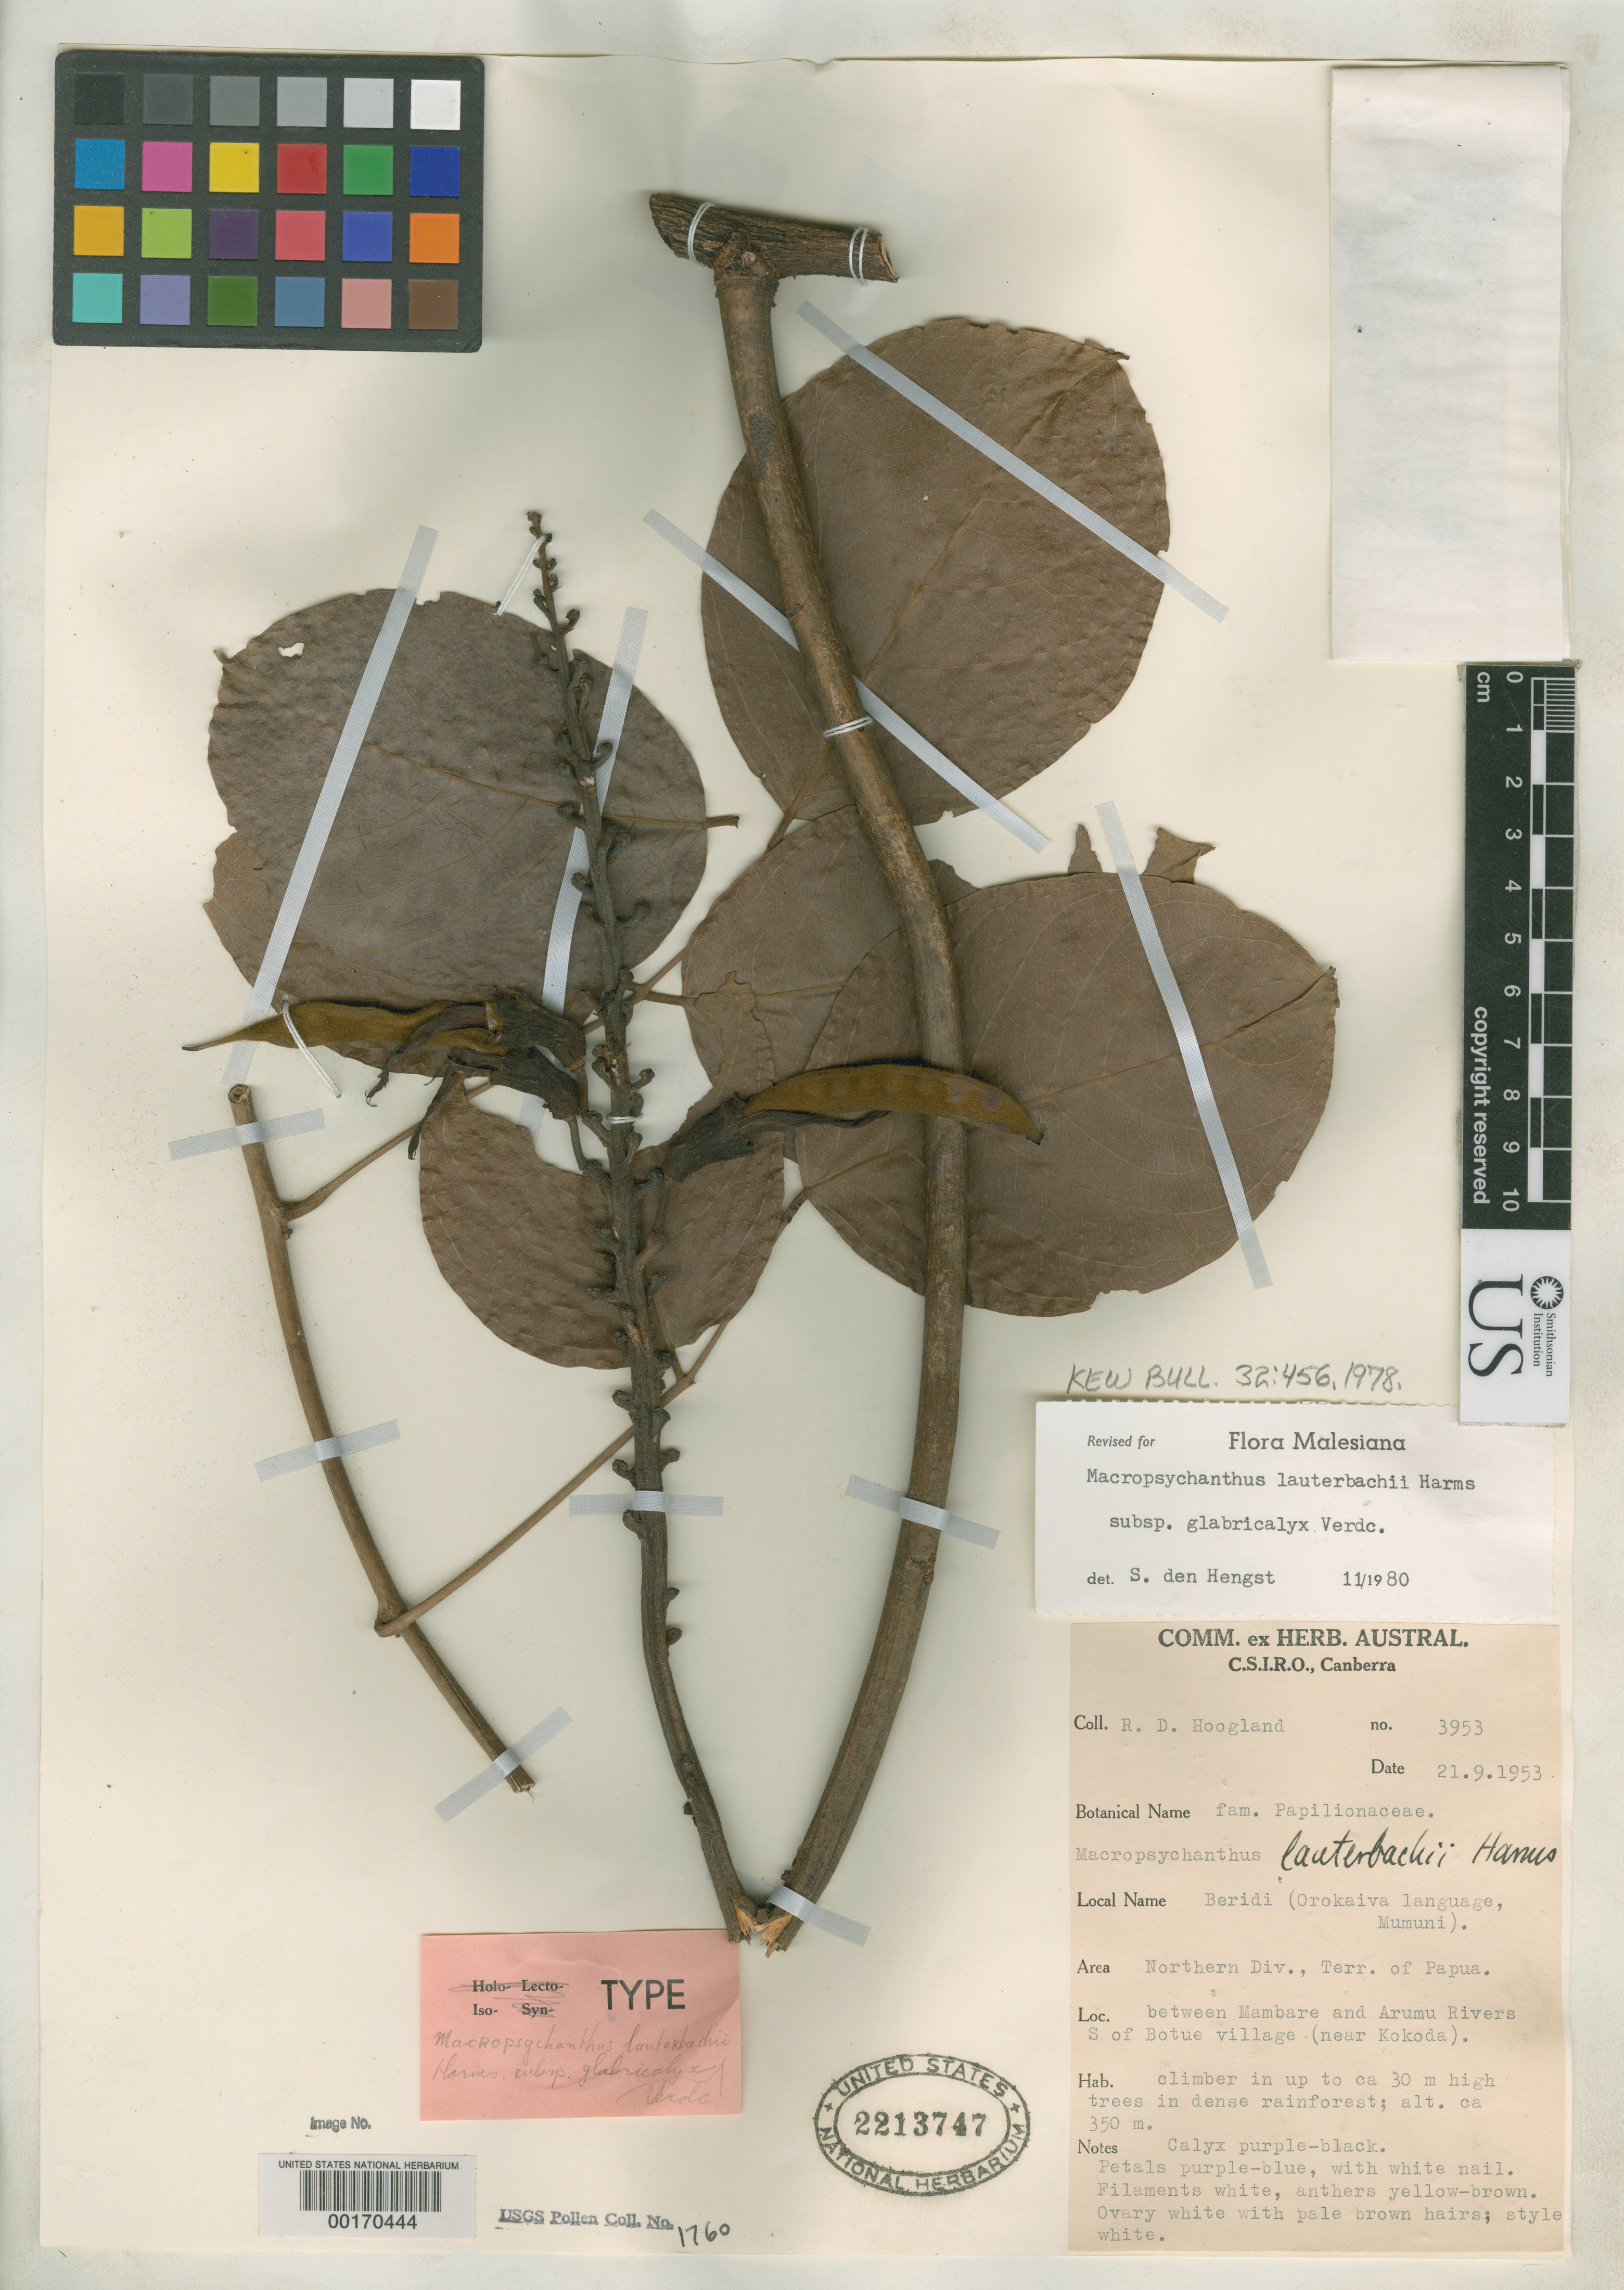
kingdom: Plantae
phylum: Tracheophyta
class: Magnoliopsida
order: Fabales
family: Fabaceae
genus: Macropsychanthus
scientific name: Macropsychanthus lauterbachii subsp. glabricalyx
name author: Verdc.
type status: Isotype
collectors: R. D. Hoogland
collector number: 3953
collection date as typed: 21 Sep 1953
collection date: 1953-09-21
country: Papua New Guinea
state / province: Northern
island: New Guinea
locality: Between Mambare and Arumu Rivers, S of Botue village, near Kokoda.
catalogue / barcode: US 2213747